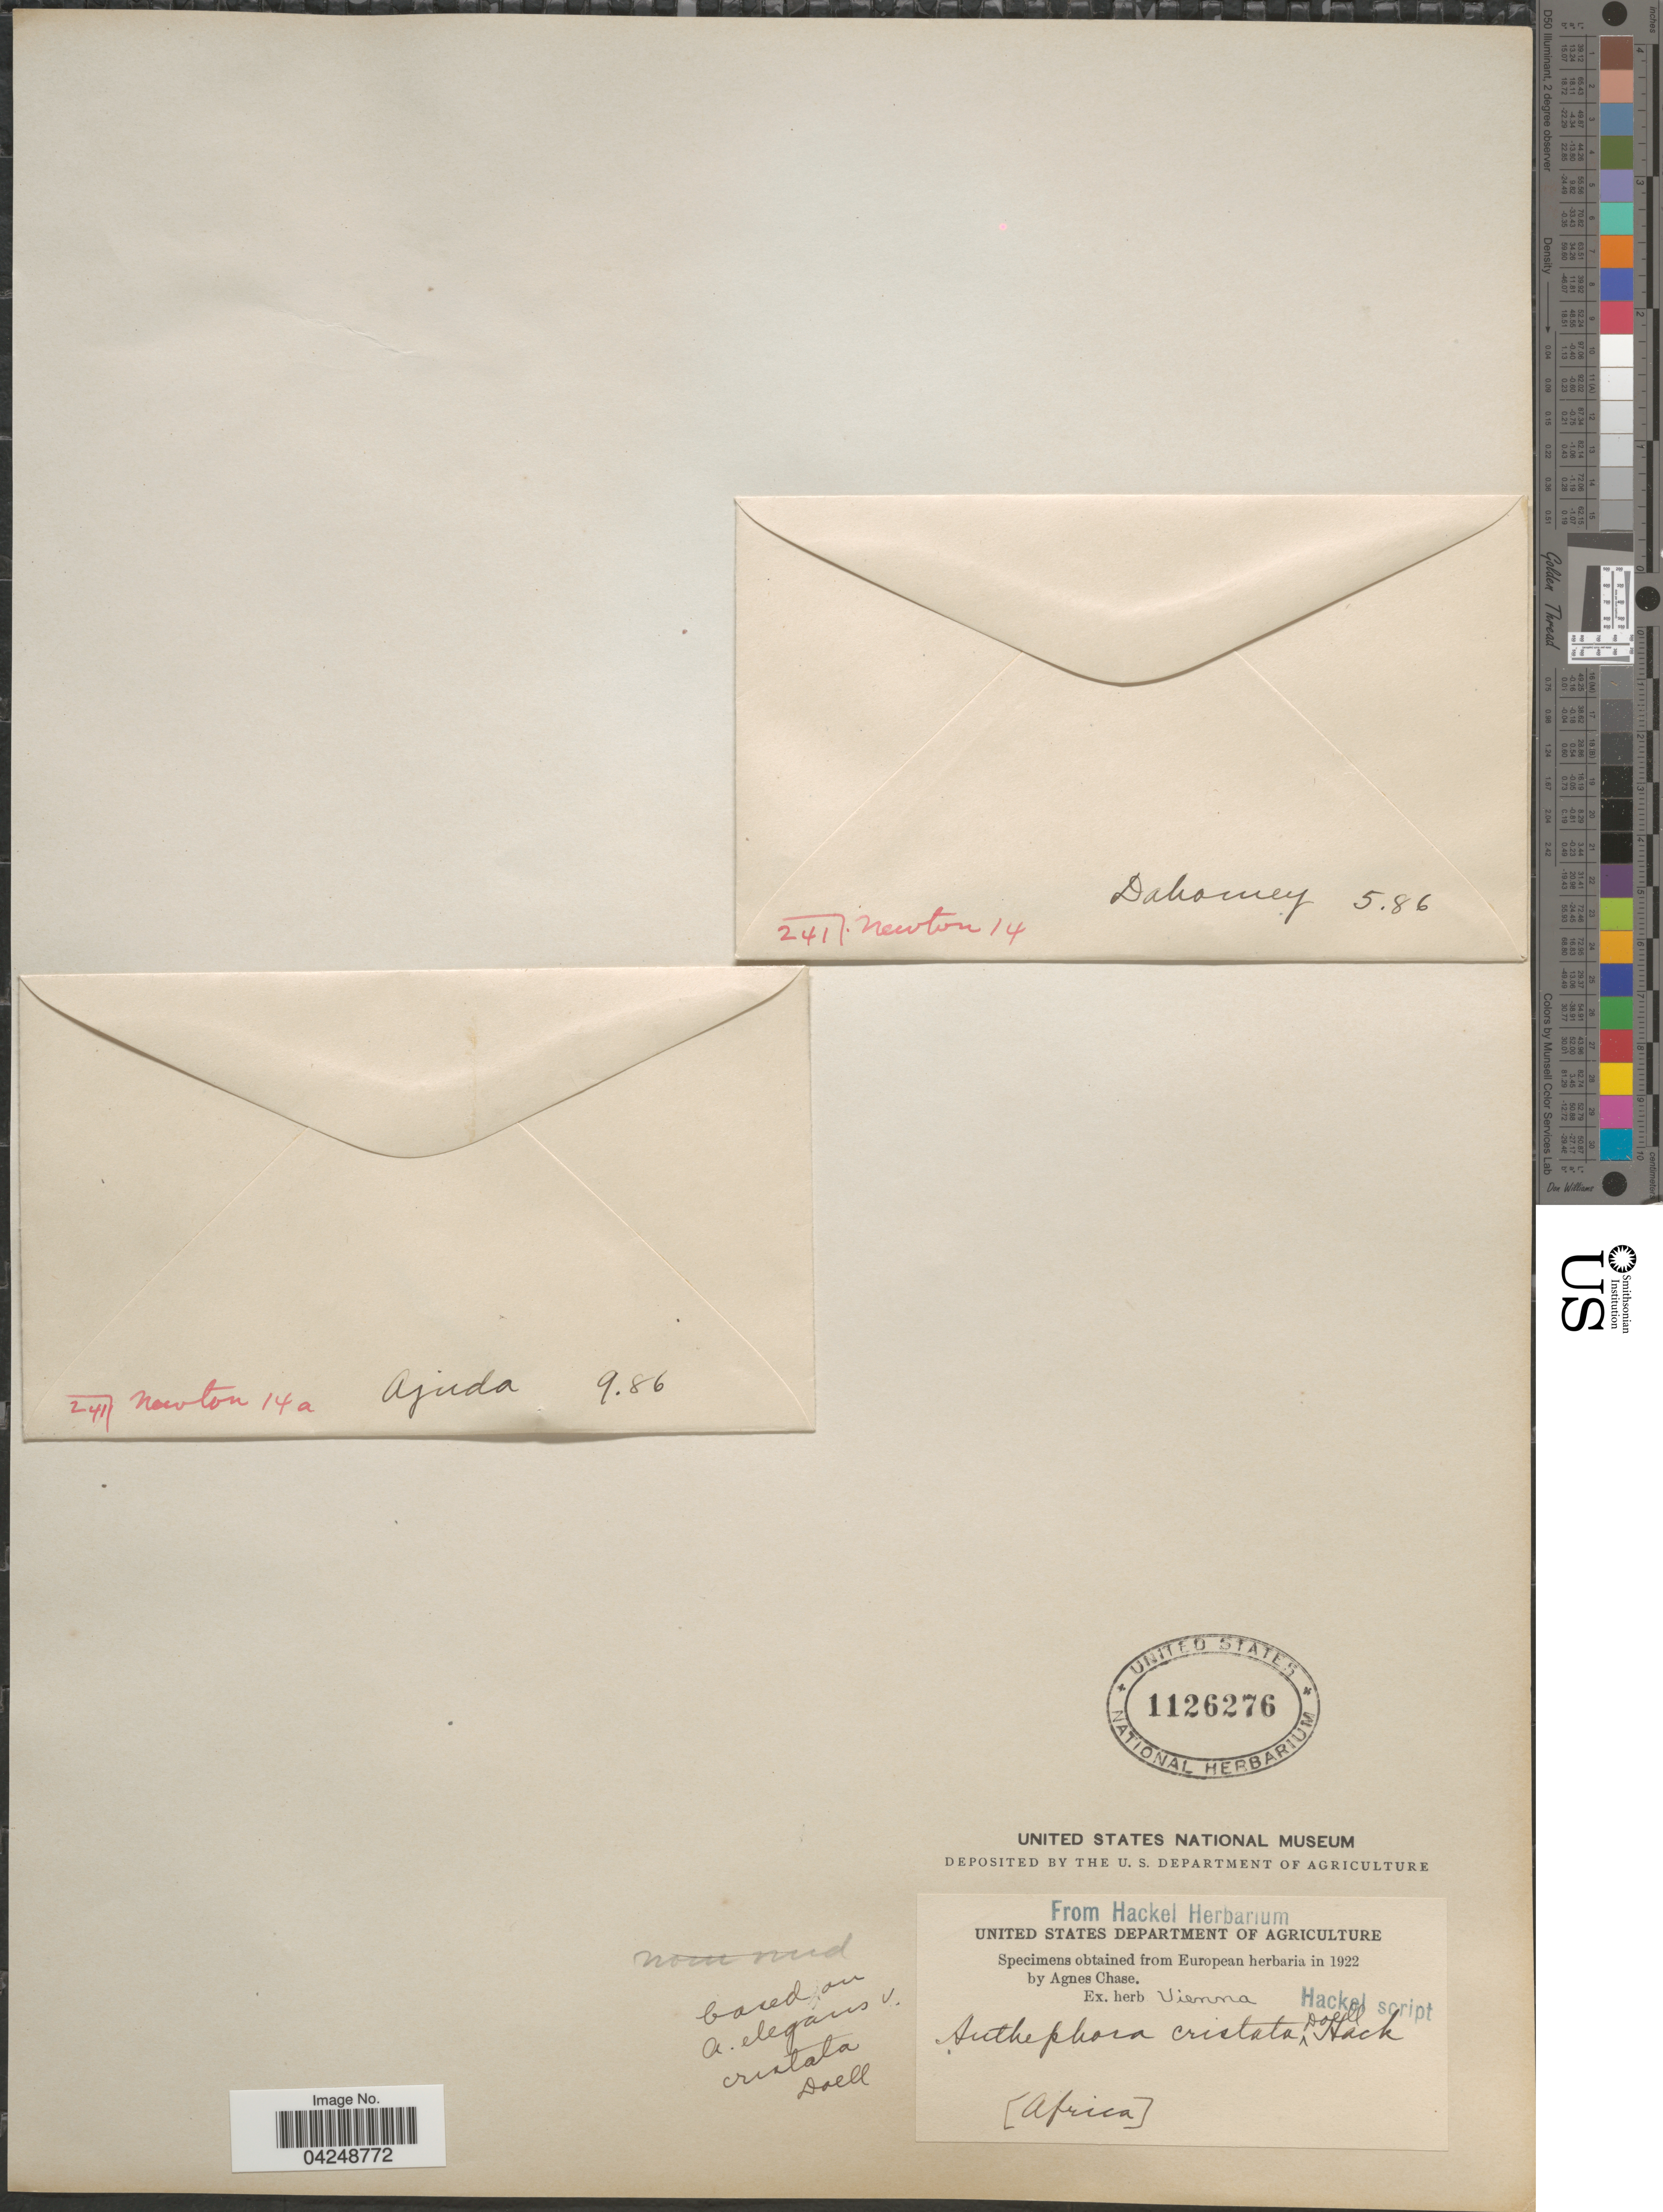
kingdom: Plantae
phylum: Tracheophyta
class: Liliopsida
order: Poales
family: Poaceae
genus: Anthephora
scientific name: Anthephora cristata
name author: (Döll) De Wild. & Durand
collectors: -. Newton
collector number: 14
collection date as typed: Transcribed d/m/y: /5/86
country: Benin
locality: Dahomey.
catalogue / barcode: US 1126276